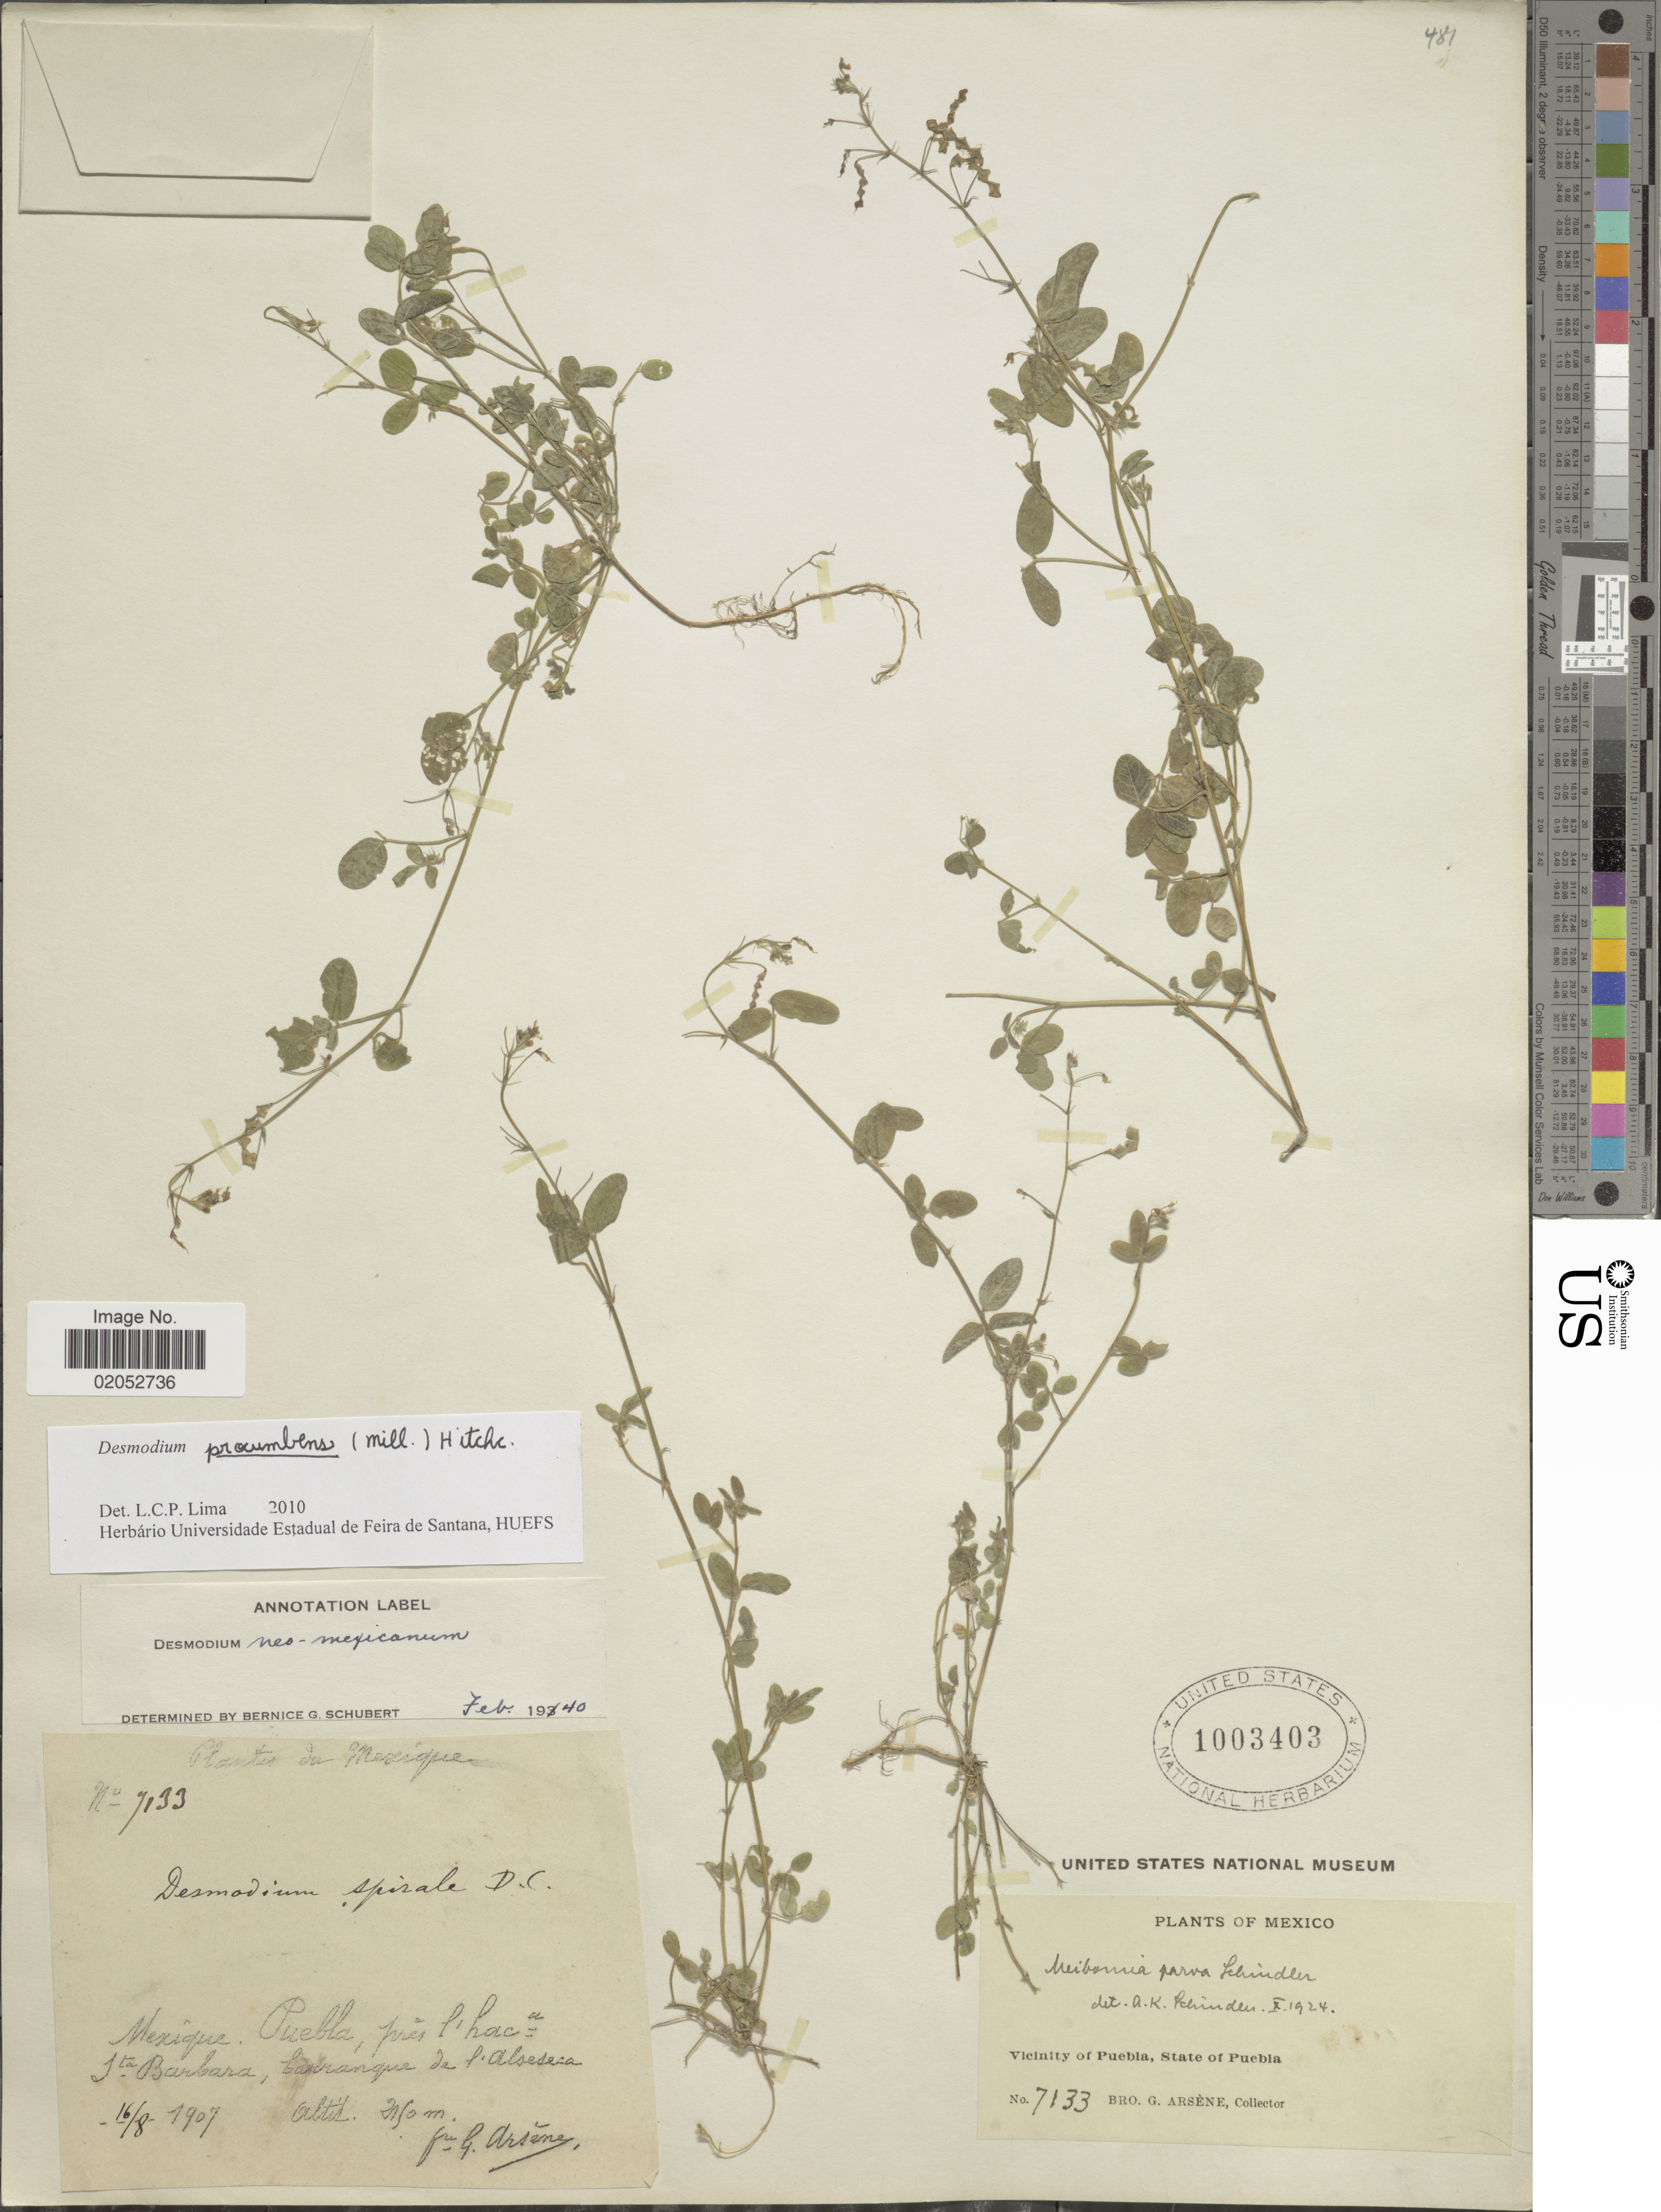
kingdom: Plantae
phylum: Tracheophyta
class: Magnoliopsida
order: Fabales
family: Fabaceae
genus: Desmodium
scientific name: Desmodium procumbens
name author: (Mill.) Hitchc.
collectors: Bro. G. Arsène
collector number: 7133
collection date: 1907-08-16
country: Mexico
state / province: Puebla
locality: Vicinity of Puebla, State of Puebla, Puebla, pres l'hac Ita Barbara, Carranque de l'Alseseca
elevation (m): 2150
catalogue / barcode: US 1003403